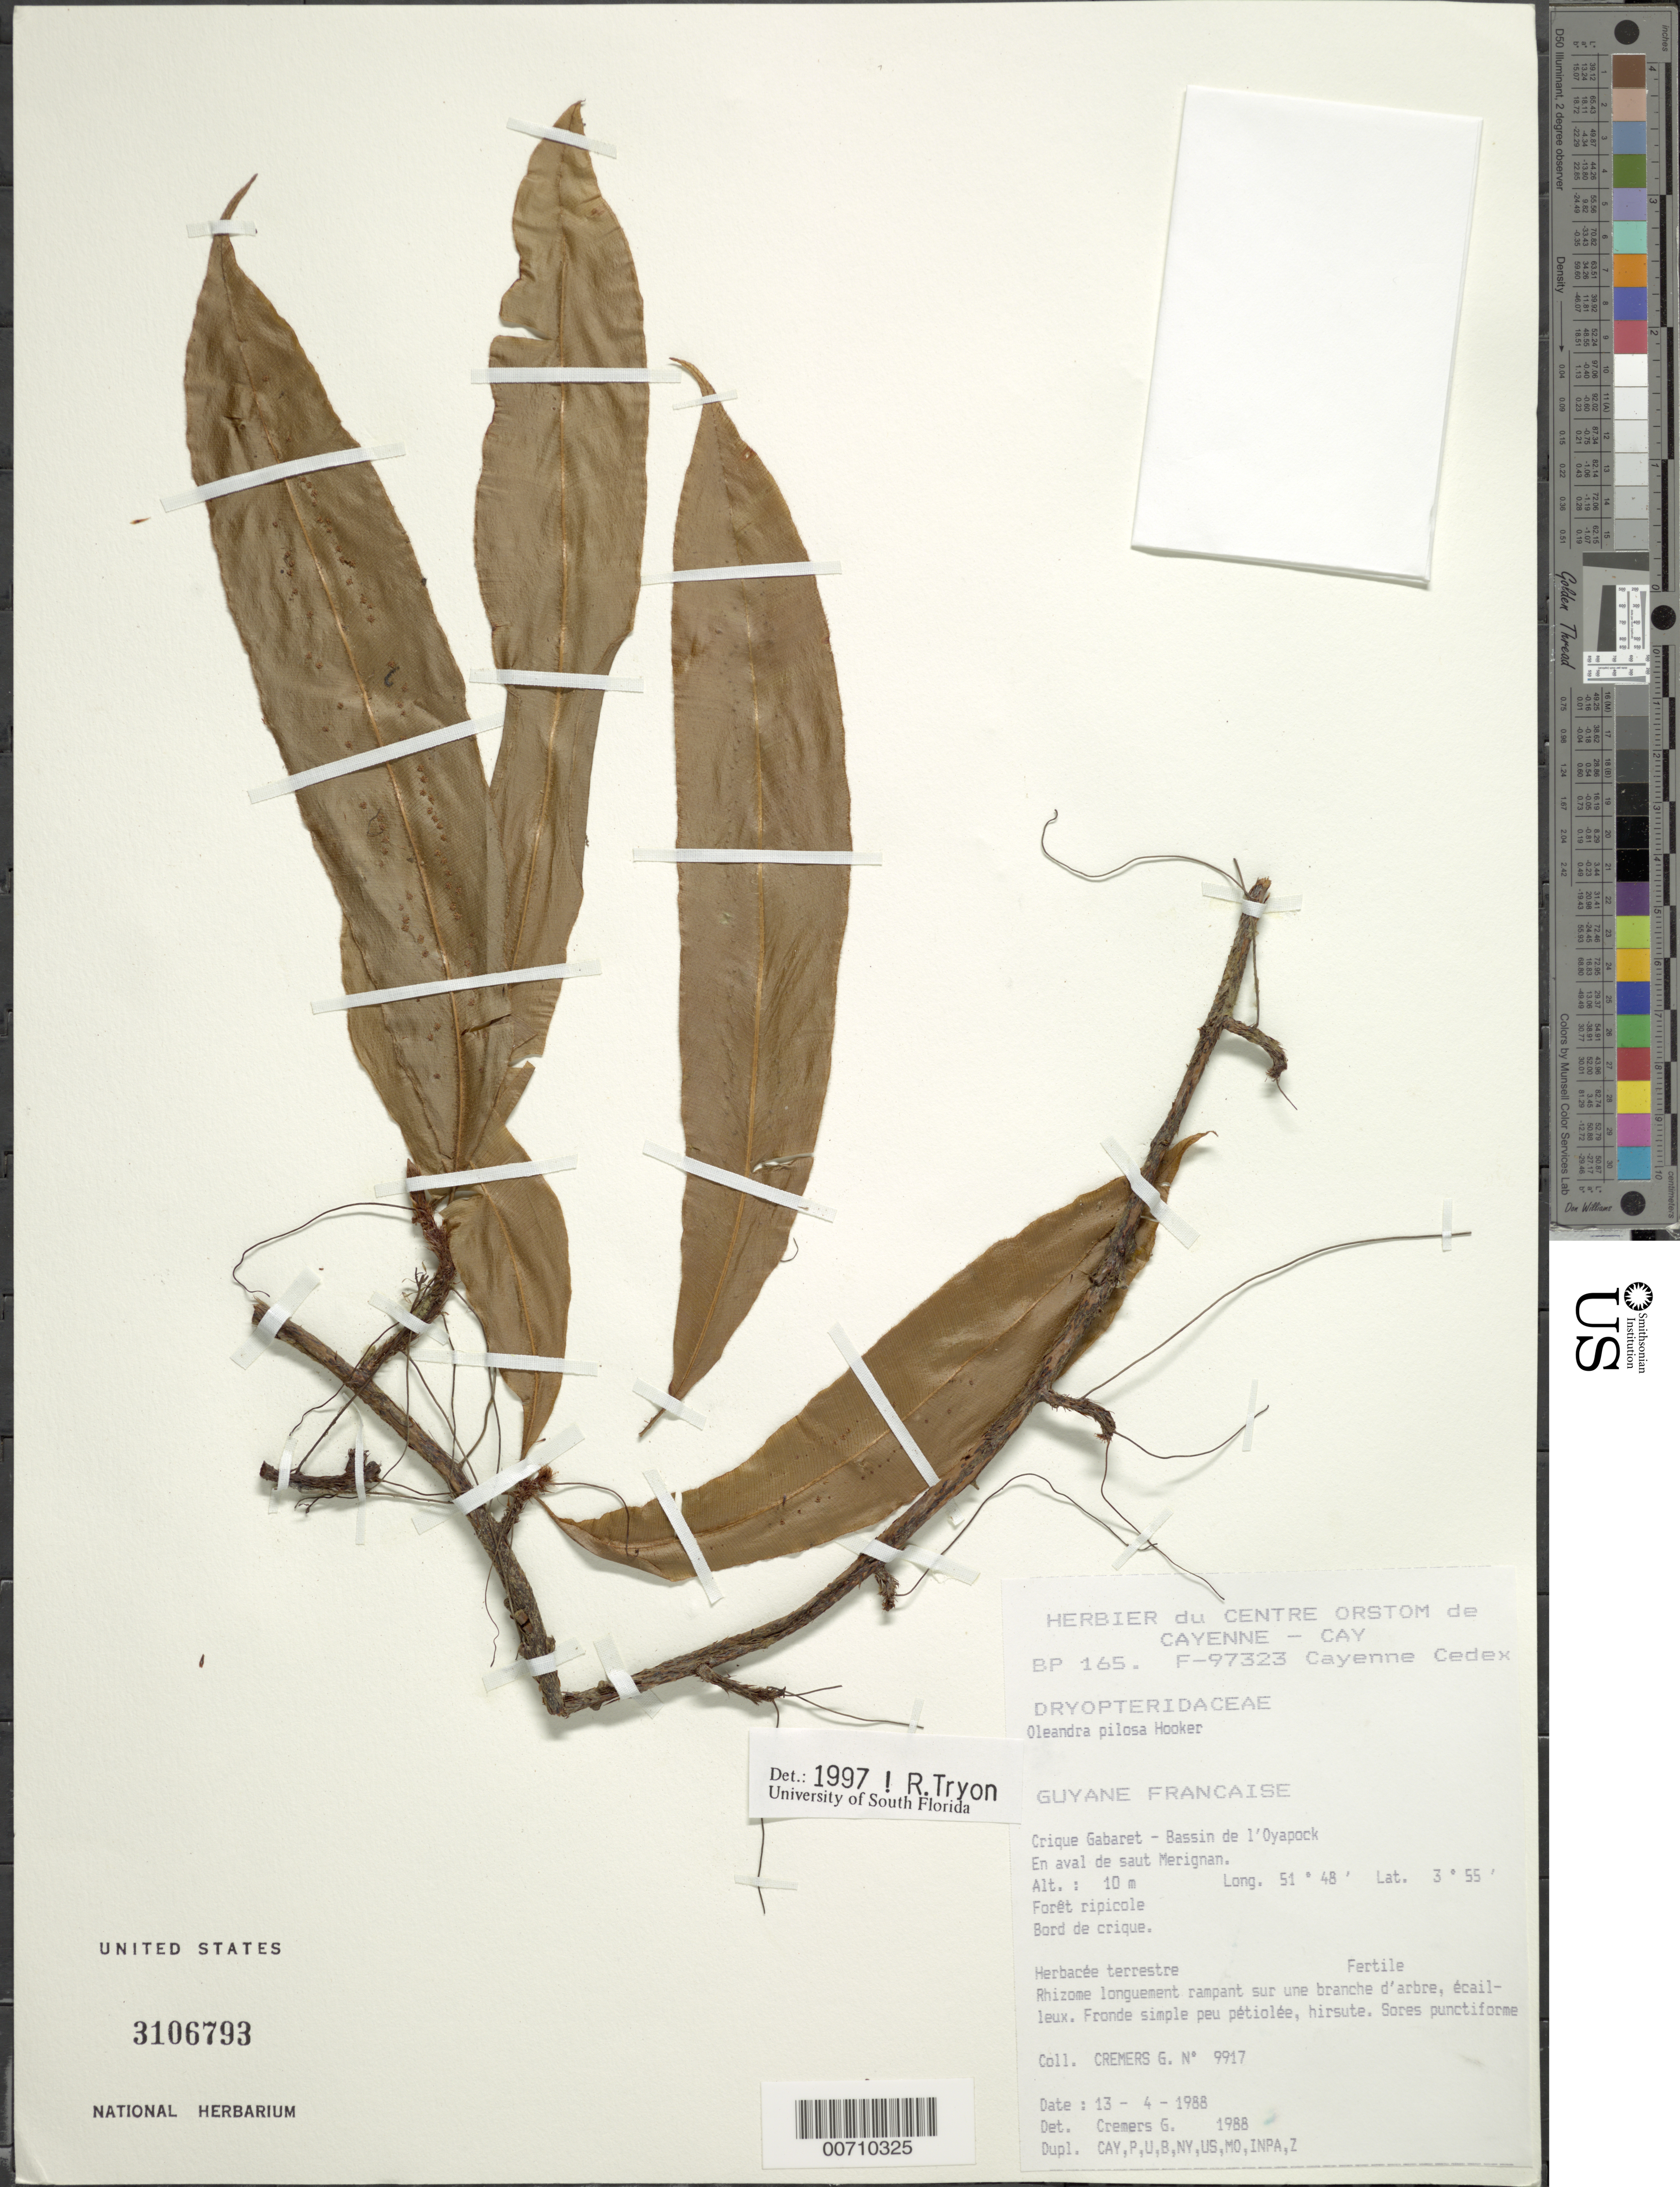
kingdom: Plantae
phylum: Tracheophyta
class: Polypodiopsida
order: Polypodiales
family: Oleandraceae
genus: Oleandra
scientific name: Oleandra pilosa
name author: Hook.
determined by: Tryon, Rolla M., Jr.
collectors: G. Cremers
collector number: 9917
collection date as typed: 13-Apr-88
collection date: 1988-04-13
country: French Guiana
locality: Crique Gabaret, Bassin de l'Oyapock, Saut Mérignan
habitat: Riparian forest, along creek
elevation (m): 10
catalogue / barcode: US 3106793